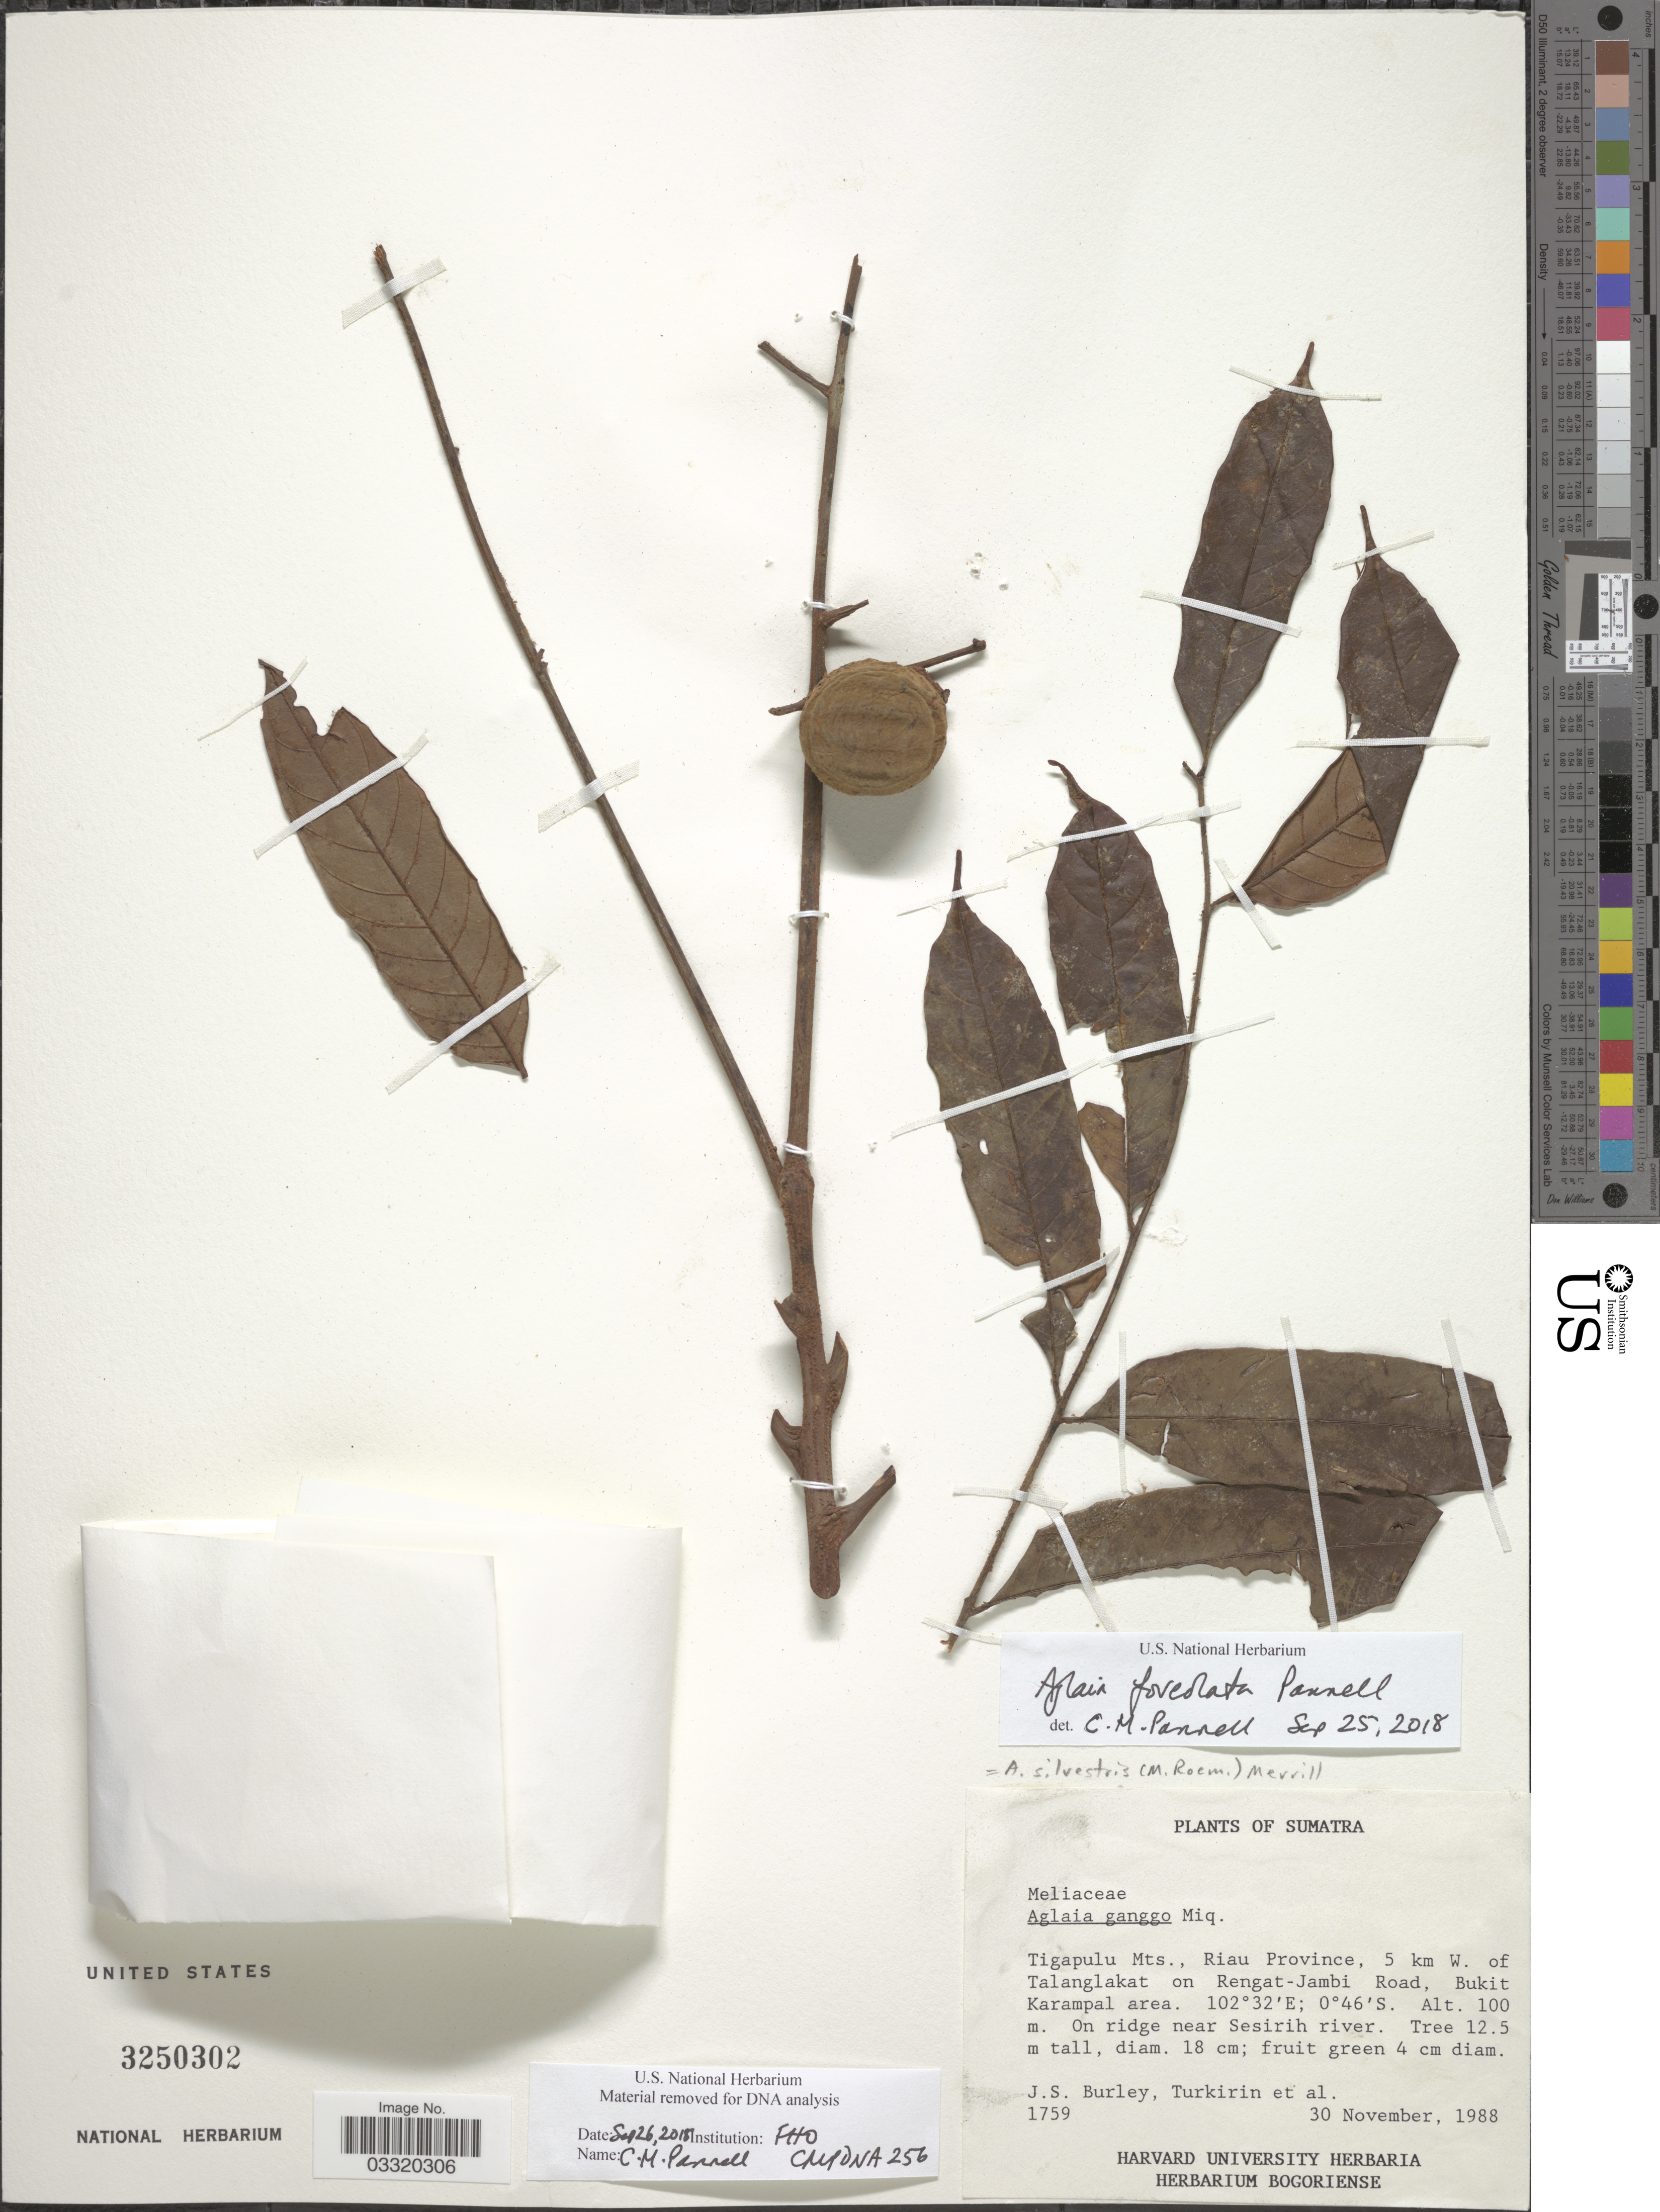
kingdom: Plantae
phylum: Tracheophyta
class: Magnoliopsida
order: Sapindales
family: Meliaceae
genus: Aglaia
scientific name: Aglaia foveolata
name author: Pannell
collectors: J. S. Burley, -. Turkirin & et al.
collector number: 1759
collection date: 1988-11-30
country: Indonesia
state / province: Sumatra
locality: Tigapulu Mts., Riau Province, 5 km W. of Talanglakat on Rengat-Jambi Road, Bukit Karampal area. On ridge near Sesirih river.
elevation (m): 100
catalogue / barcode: US 3250302